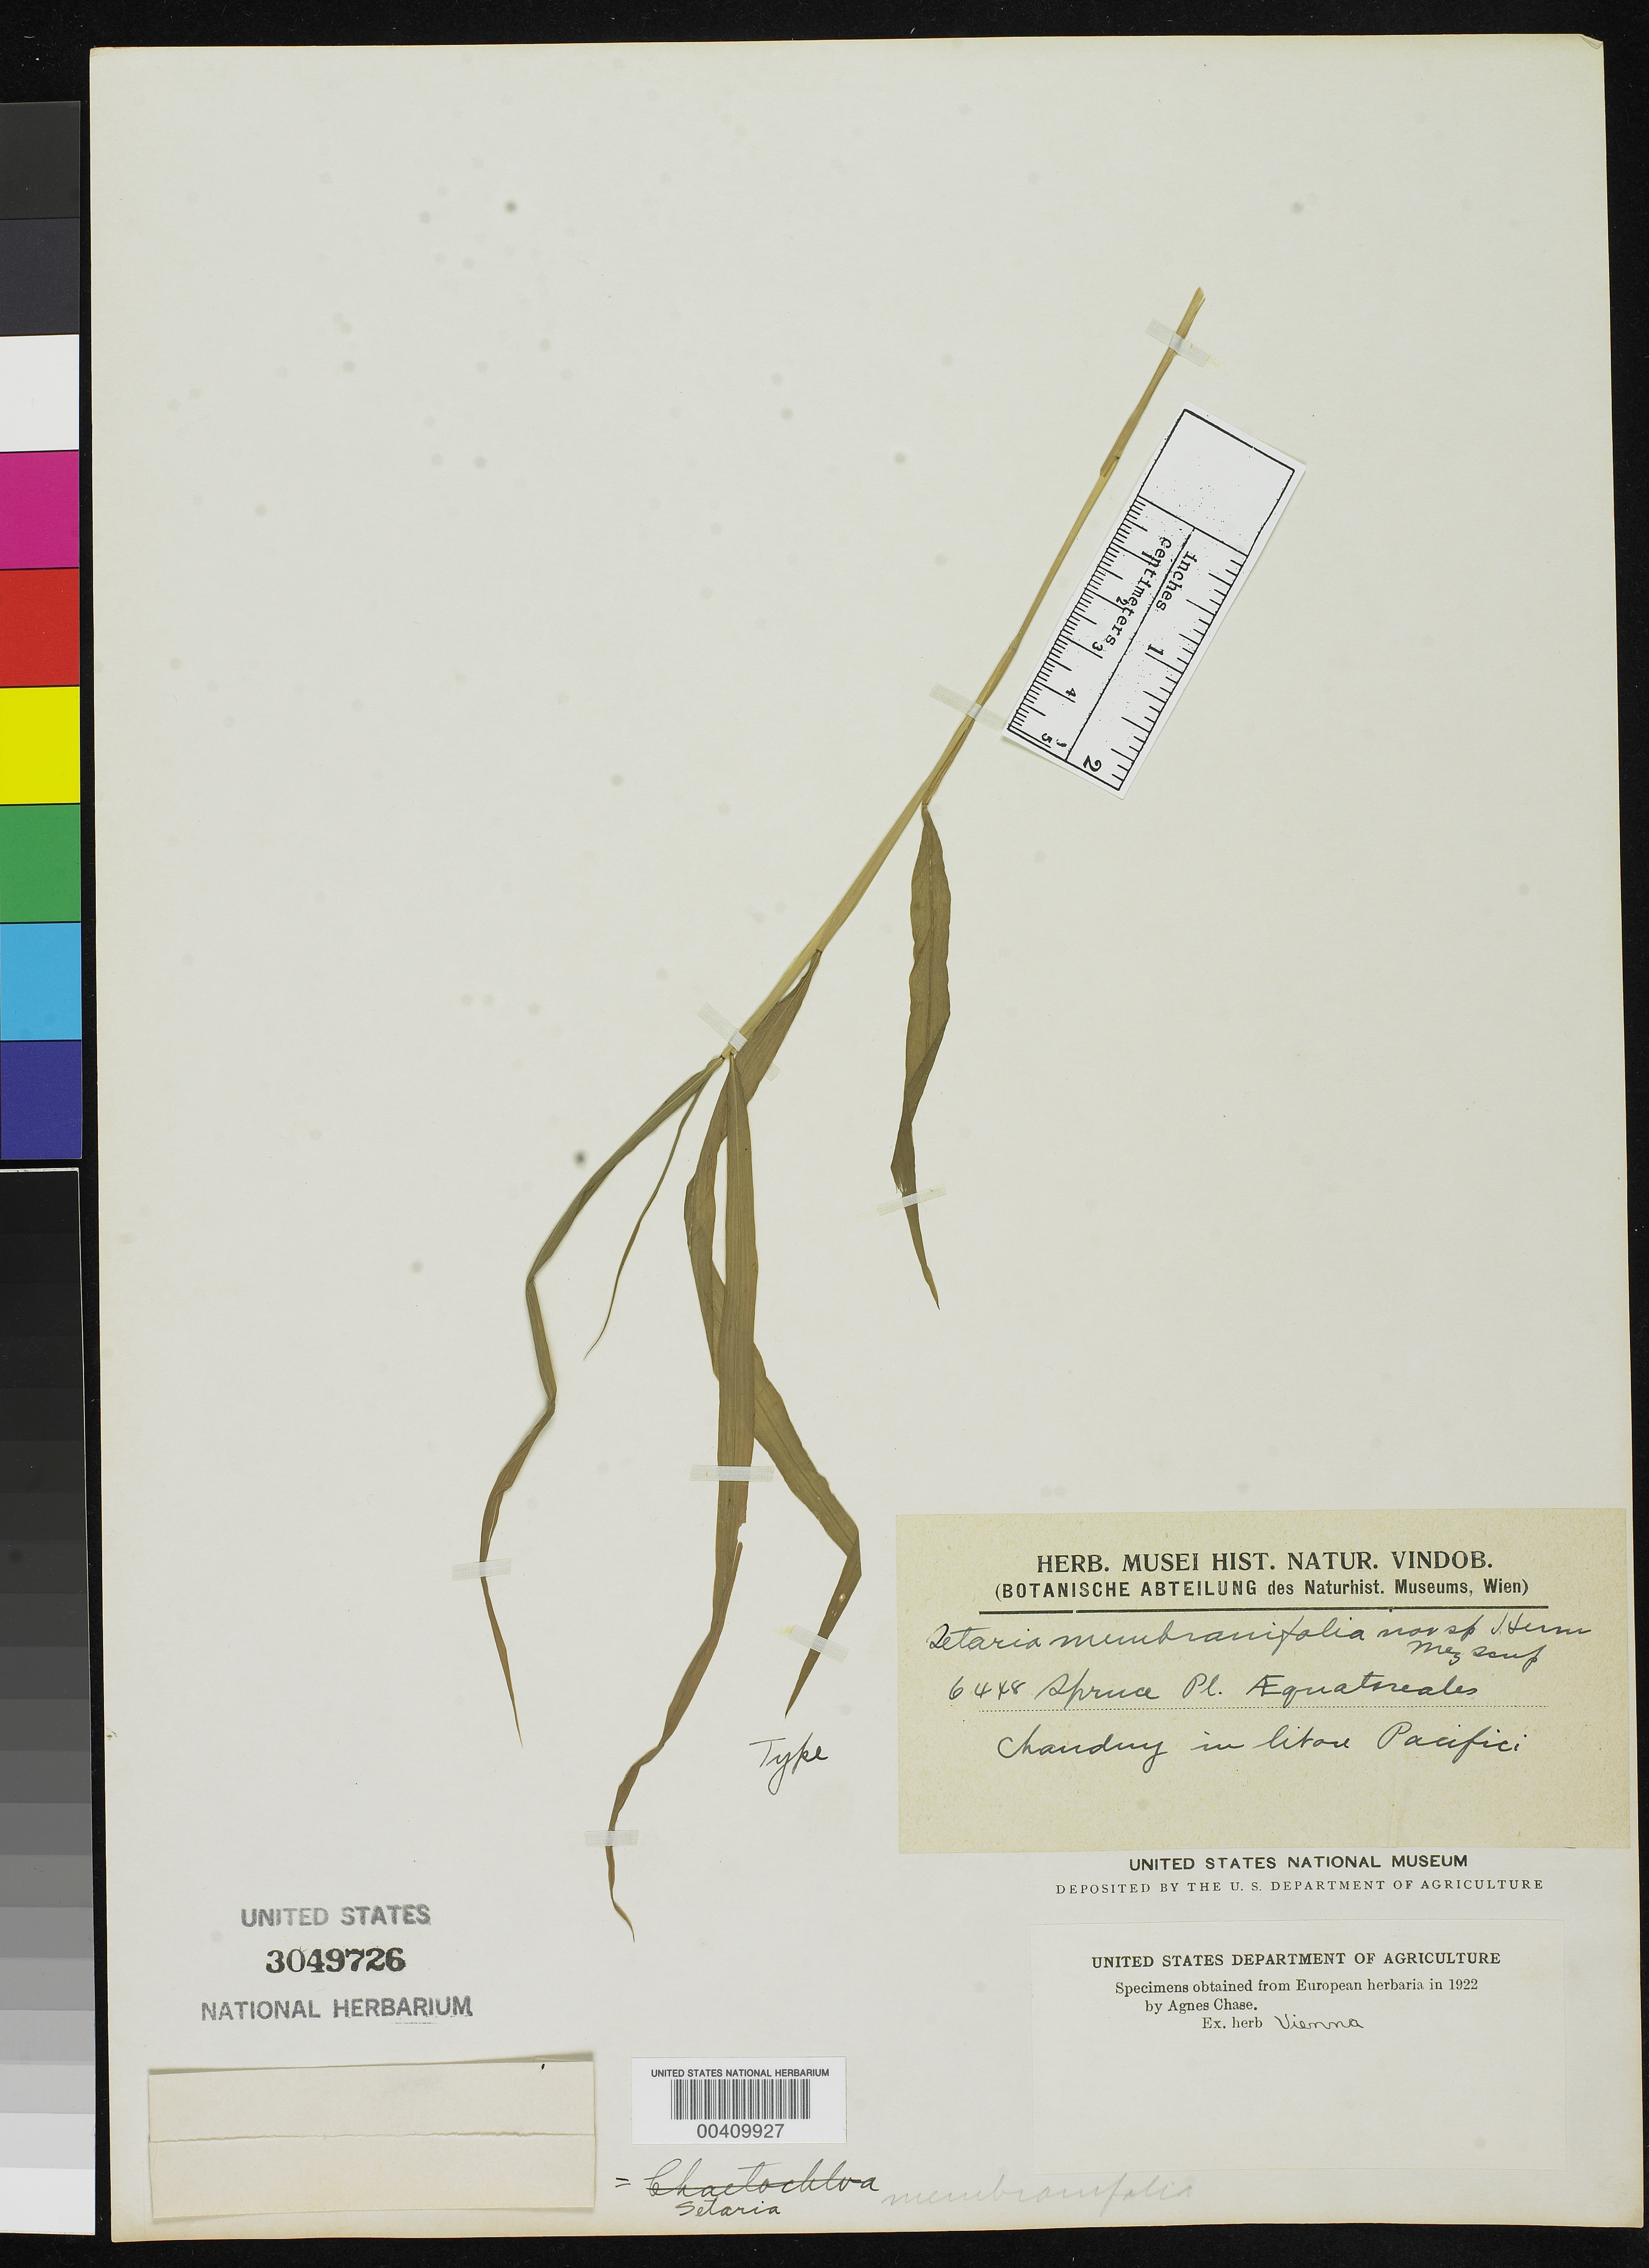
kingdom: Plantae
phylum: Tracheophyta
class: Liliopsida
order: Poales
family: Poaceae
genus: Setaria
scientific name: Setaria membranifolia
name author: R.A.W. Herrm.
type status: Type Fragment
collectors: R. Spruce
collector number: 6448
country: Ecuador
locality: Chanduy, shores of Pacific Ocean.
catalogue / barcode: US 3049726